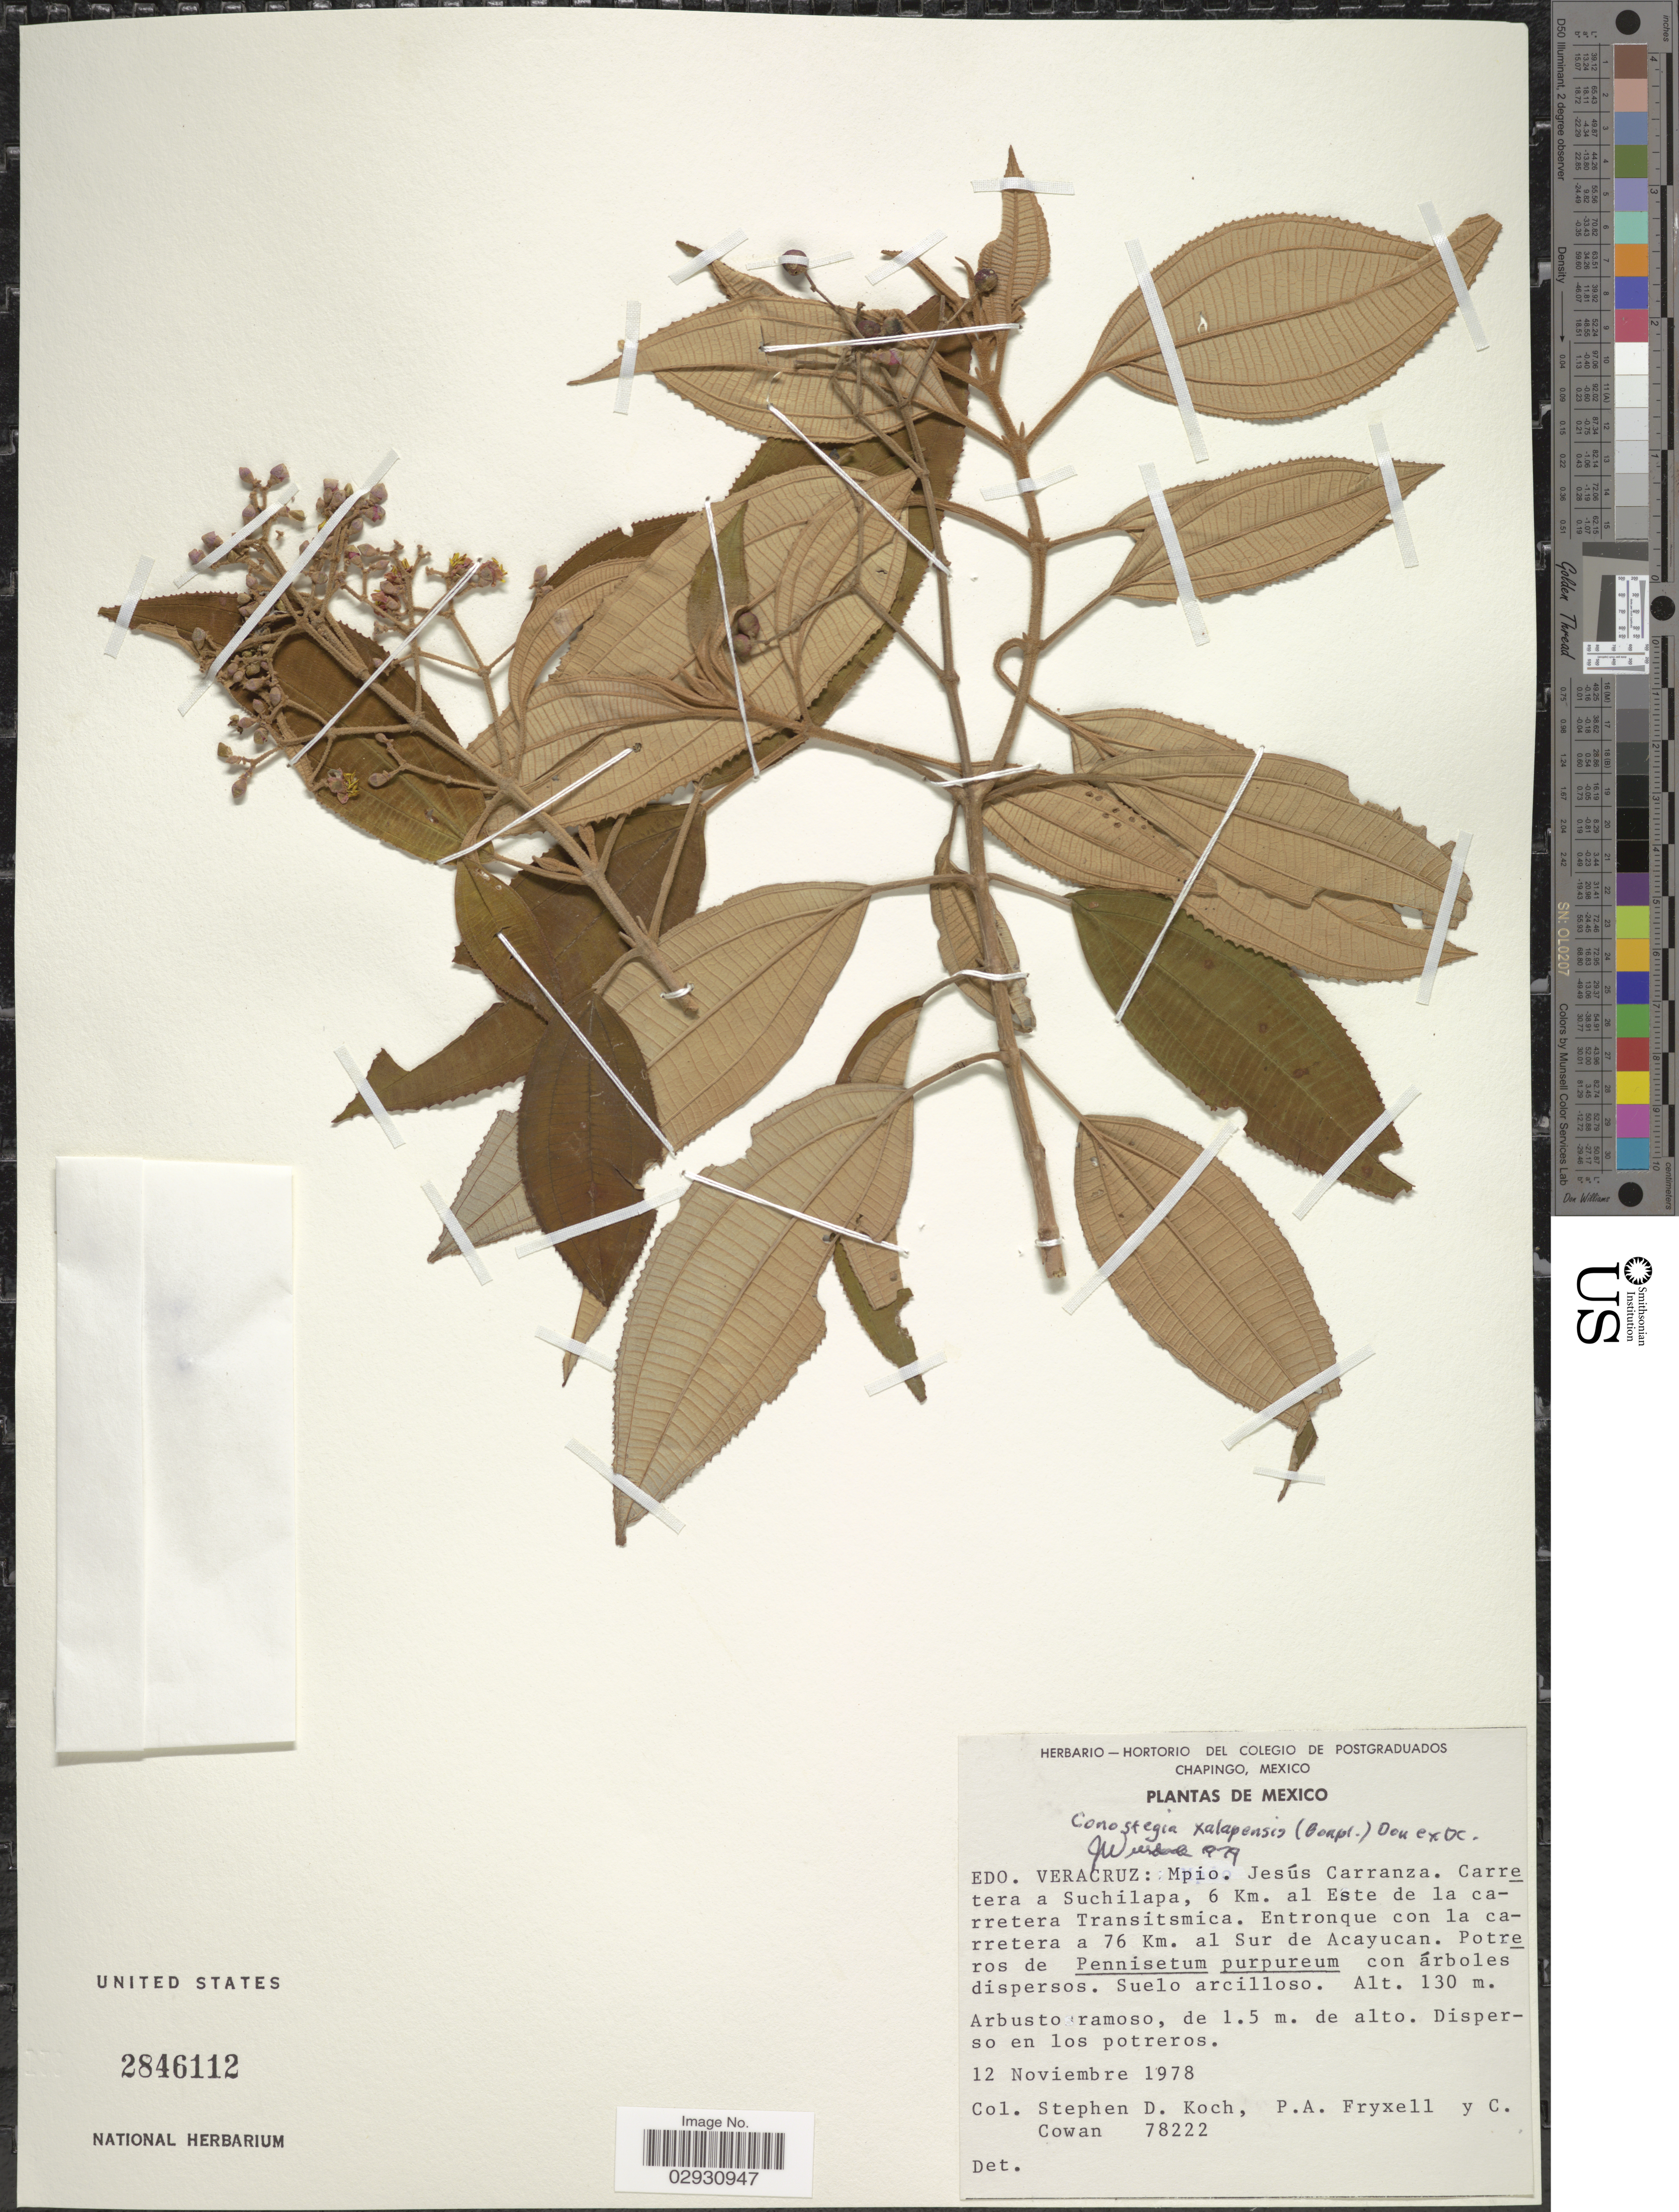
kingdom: Plantae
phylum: Tracheophyta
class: Magnoliopsida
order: Myrtales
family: Melastomataceae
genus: Conostegia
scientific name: Conostegia quadrangularis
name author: Schltdl. ex Steud.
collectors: S. D. Koch, P. A. Fryxell & C. Cowan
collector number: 78222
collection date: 1978-11-12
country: Mexico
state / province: Veracruz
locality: Edo. Veracruz: Mpio. Jesús Carranza. Carretera a Suchilapa, 6 Km. al Este de la carretera Transitsmica. Entronque con la carretera a 76 Km. al Sur de Acayucan.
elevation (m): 130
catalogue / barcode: US 2846112